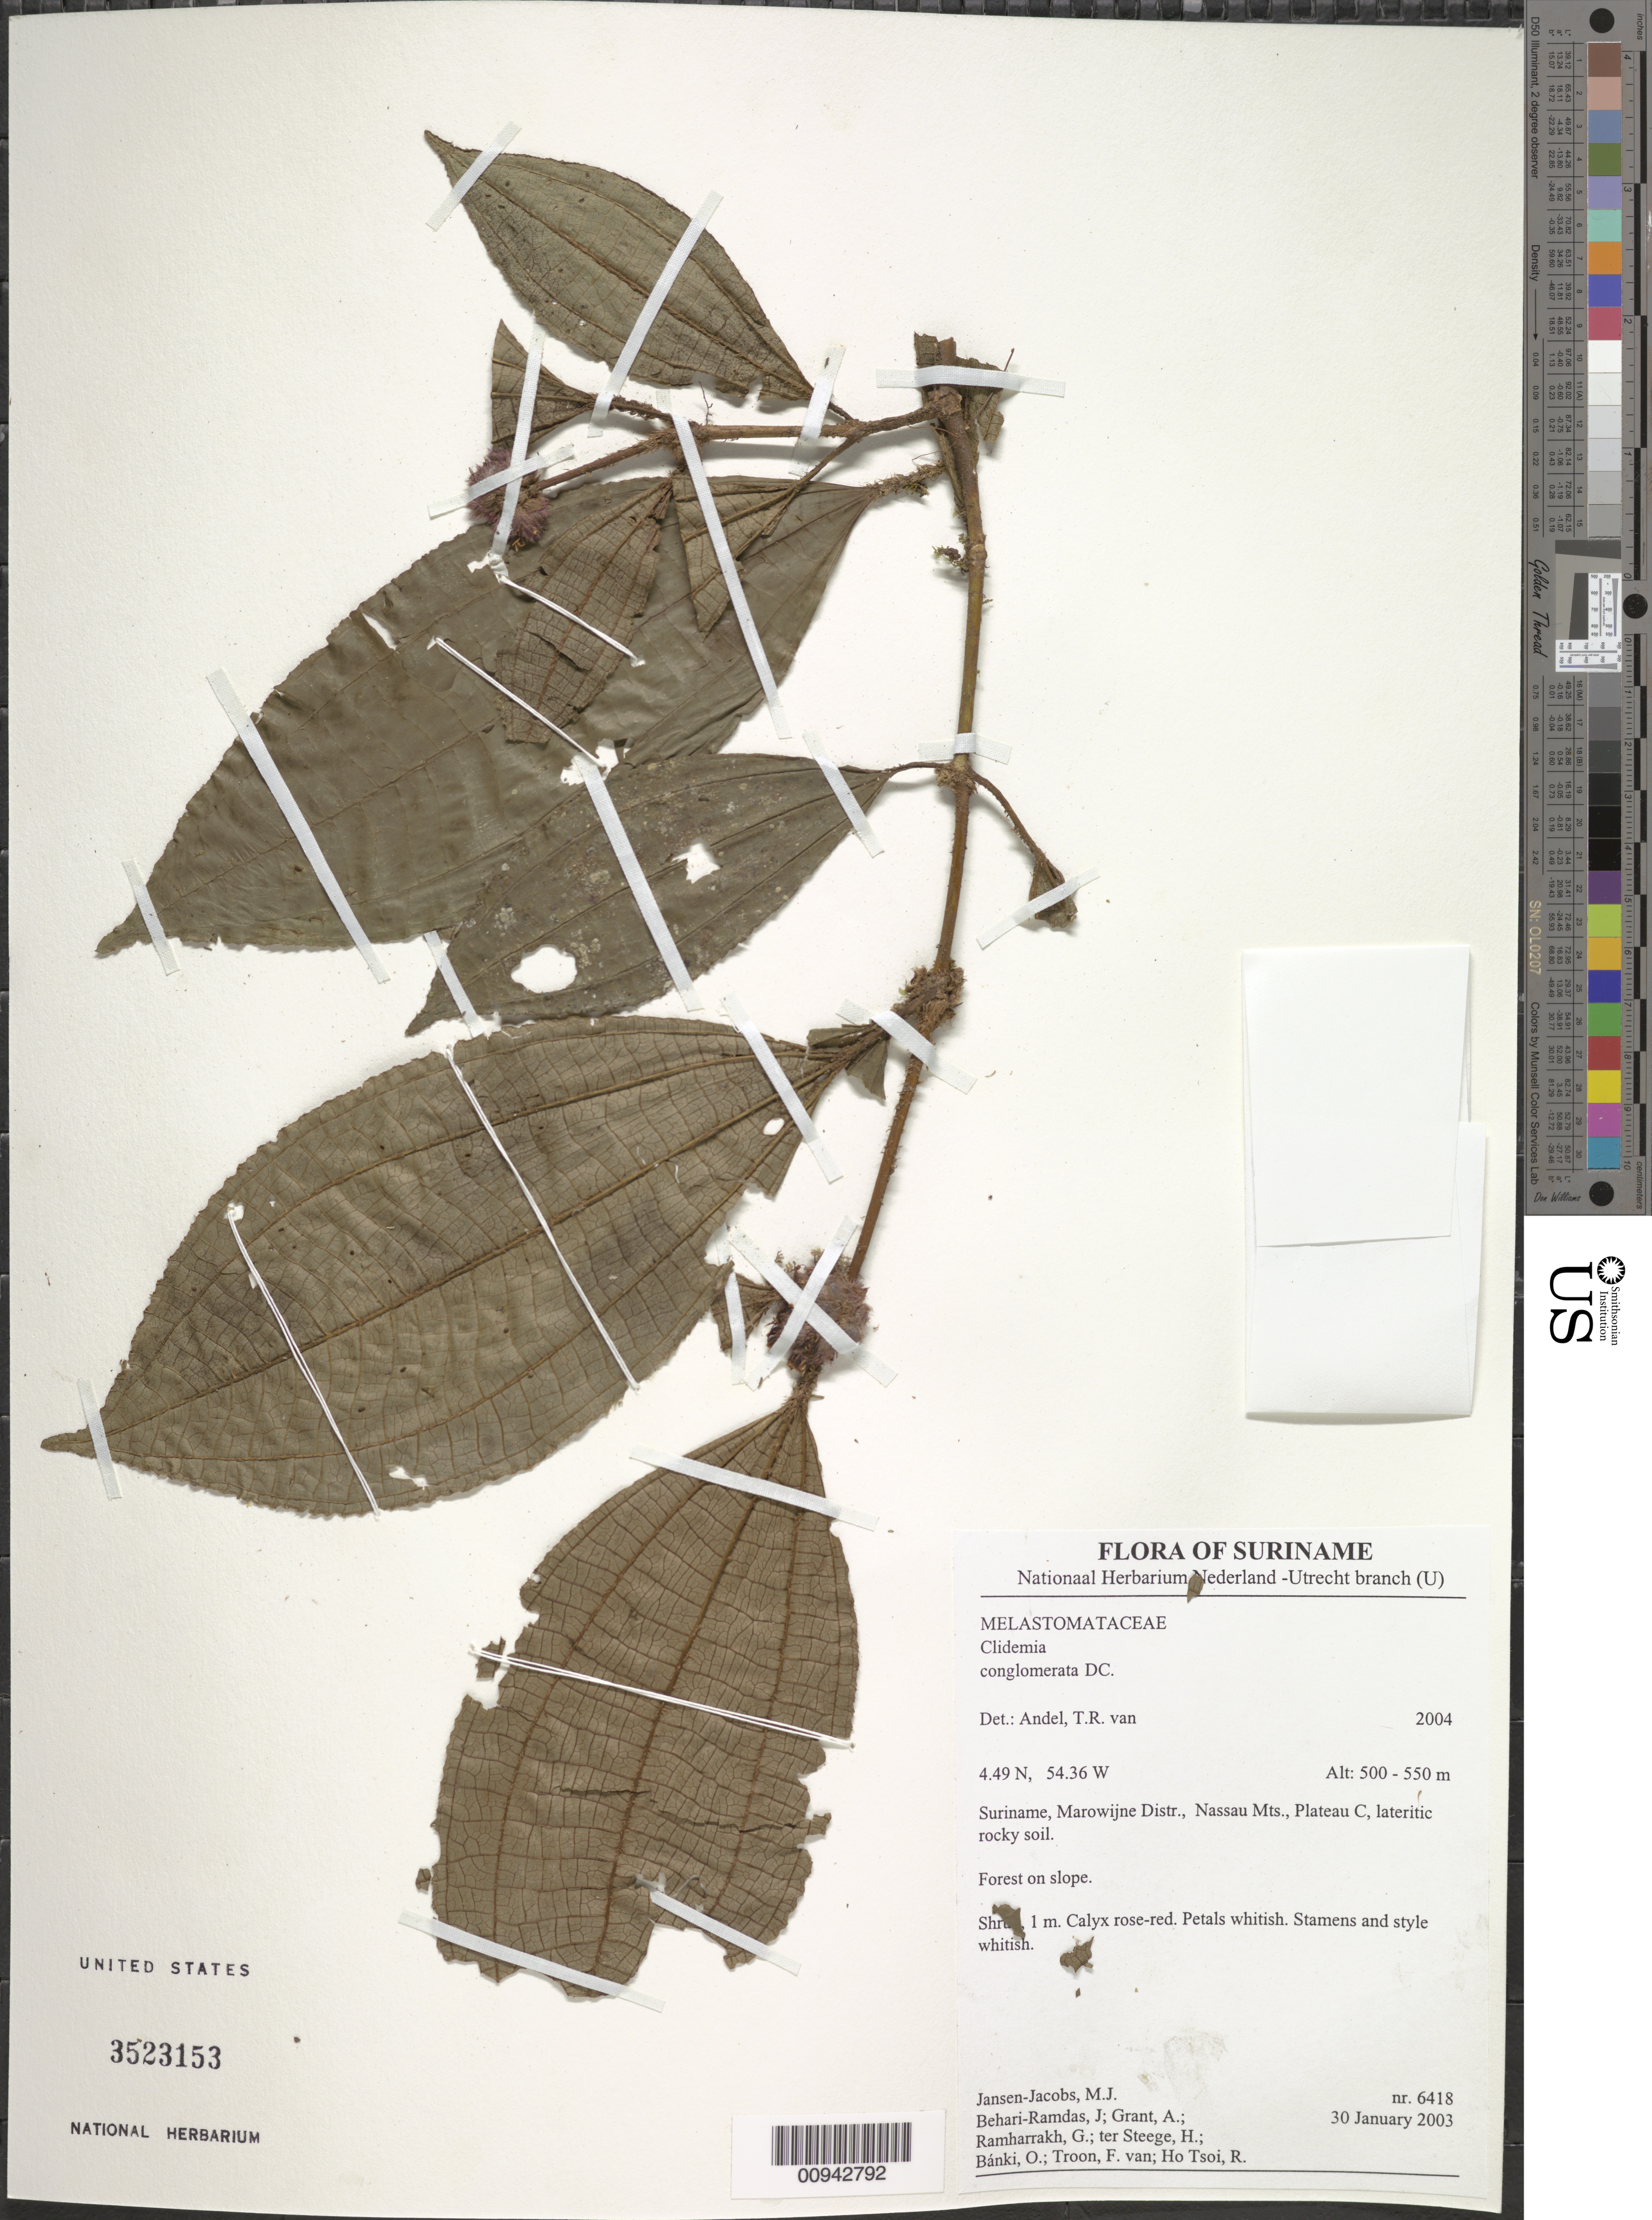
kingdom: Plantae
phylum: Tracheophyta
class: Magnoliopsida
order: Myrtales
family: Melastomataceae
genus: Clidemia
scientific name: Clidemia conglomerata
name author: DC.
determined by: Andel, Tinde R. van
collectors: M. J. Jansen-Jacobs, J. Behari-Ramdas, A. Grant, G. Ramharrakh, H. ter Steege, O. Bánki, F. Van Troon & R. Ho Tsoi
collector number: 6418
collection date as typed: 30-Jan-03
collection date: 2003-01-30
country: Suriname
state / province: Marowijne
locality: Nassau Mts., Plateau C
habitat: Lateritic rocky soil. Forest on slope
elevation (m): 500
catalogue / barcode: US 3523153